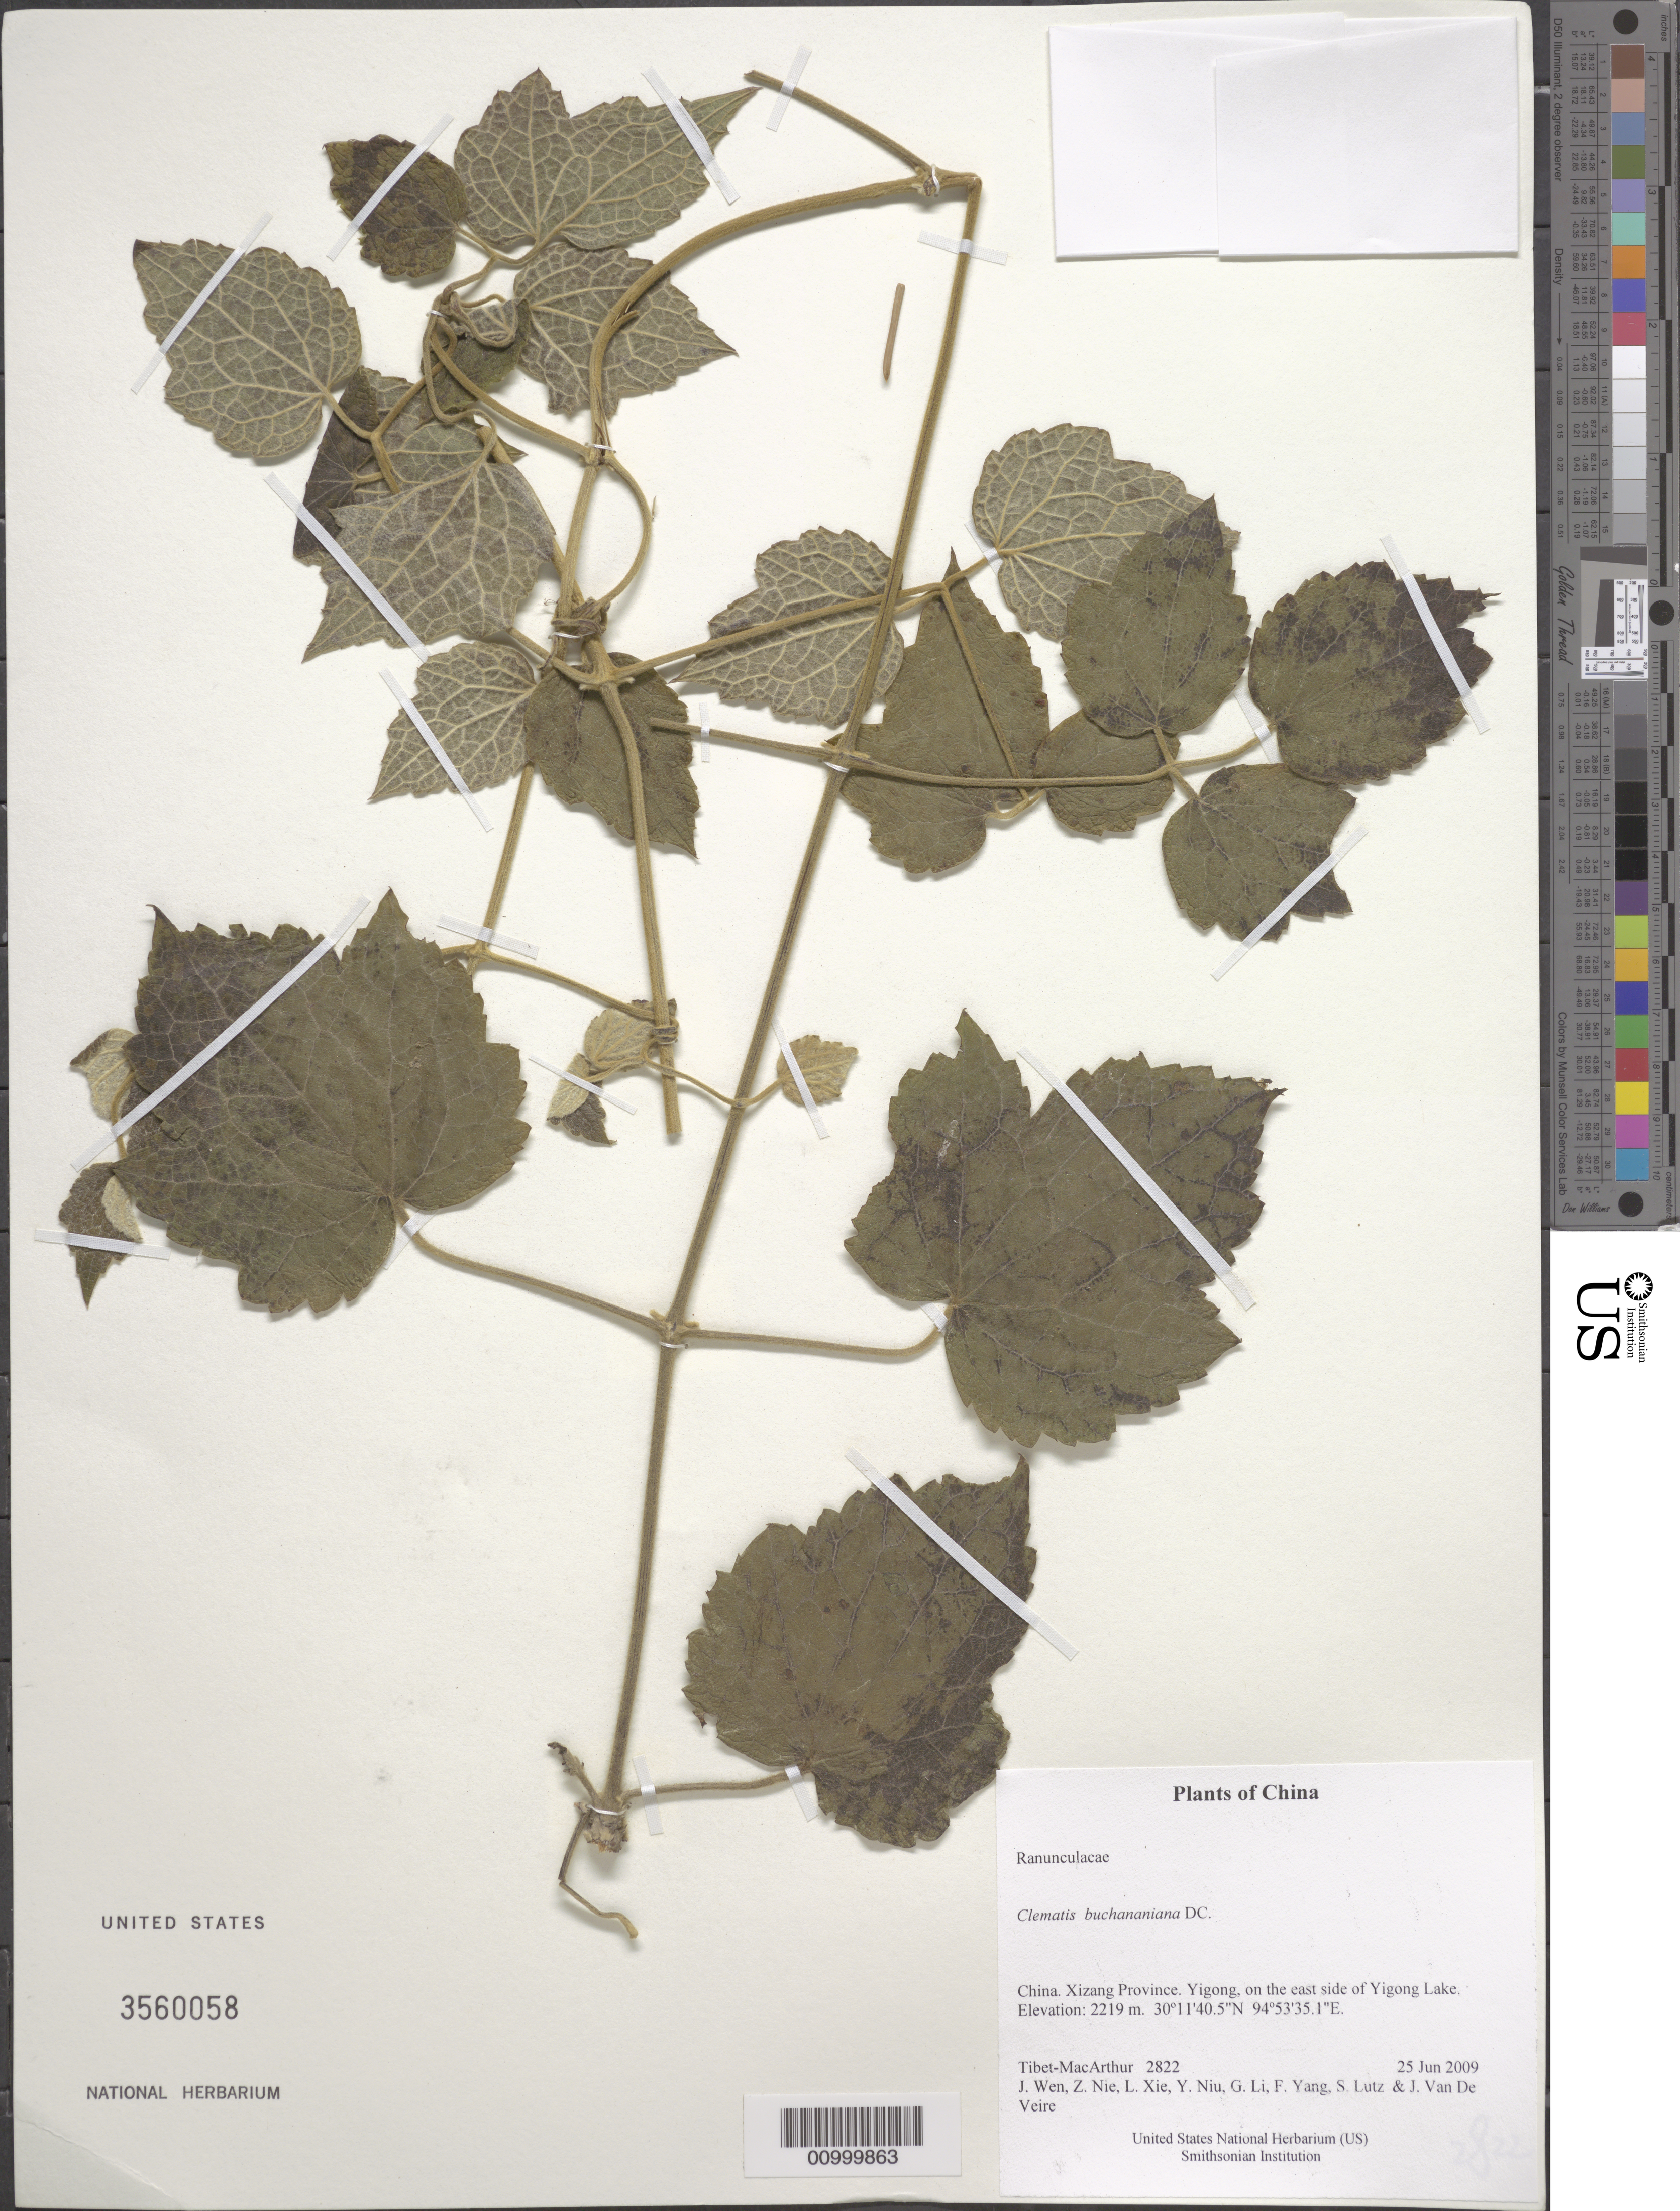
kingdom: Plantae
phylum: Tracheophyta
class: Magnoliopsida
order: Ranunculales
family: Ranunculaceae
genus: Clematis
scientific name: Clematis buchananiana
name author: DC.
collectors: Tibet-MacArthur, J. Wen, Z. Nie, L. Xie, Y. Niu, G. Li, F. Yang, S. Lutz & J. Van De Veire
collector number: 2822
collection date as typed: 25 Jun 2009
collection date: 2009-06-25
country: China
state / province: Xizang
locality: Yigong, on the east side of Yigong Lake.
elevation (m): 2219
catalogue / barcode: US 3560058